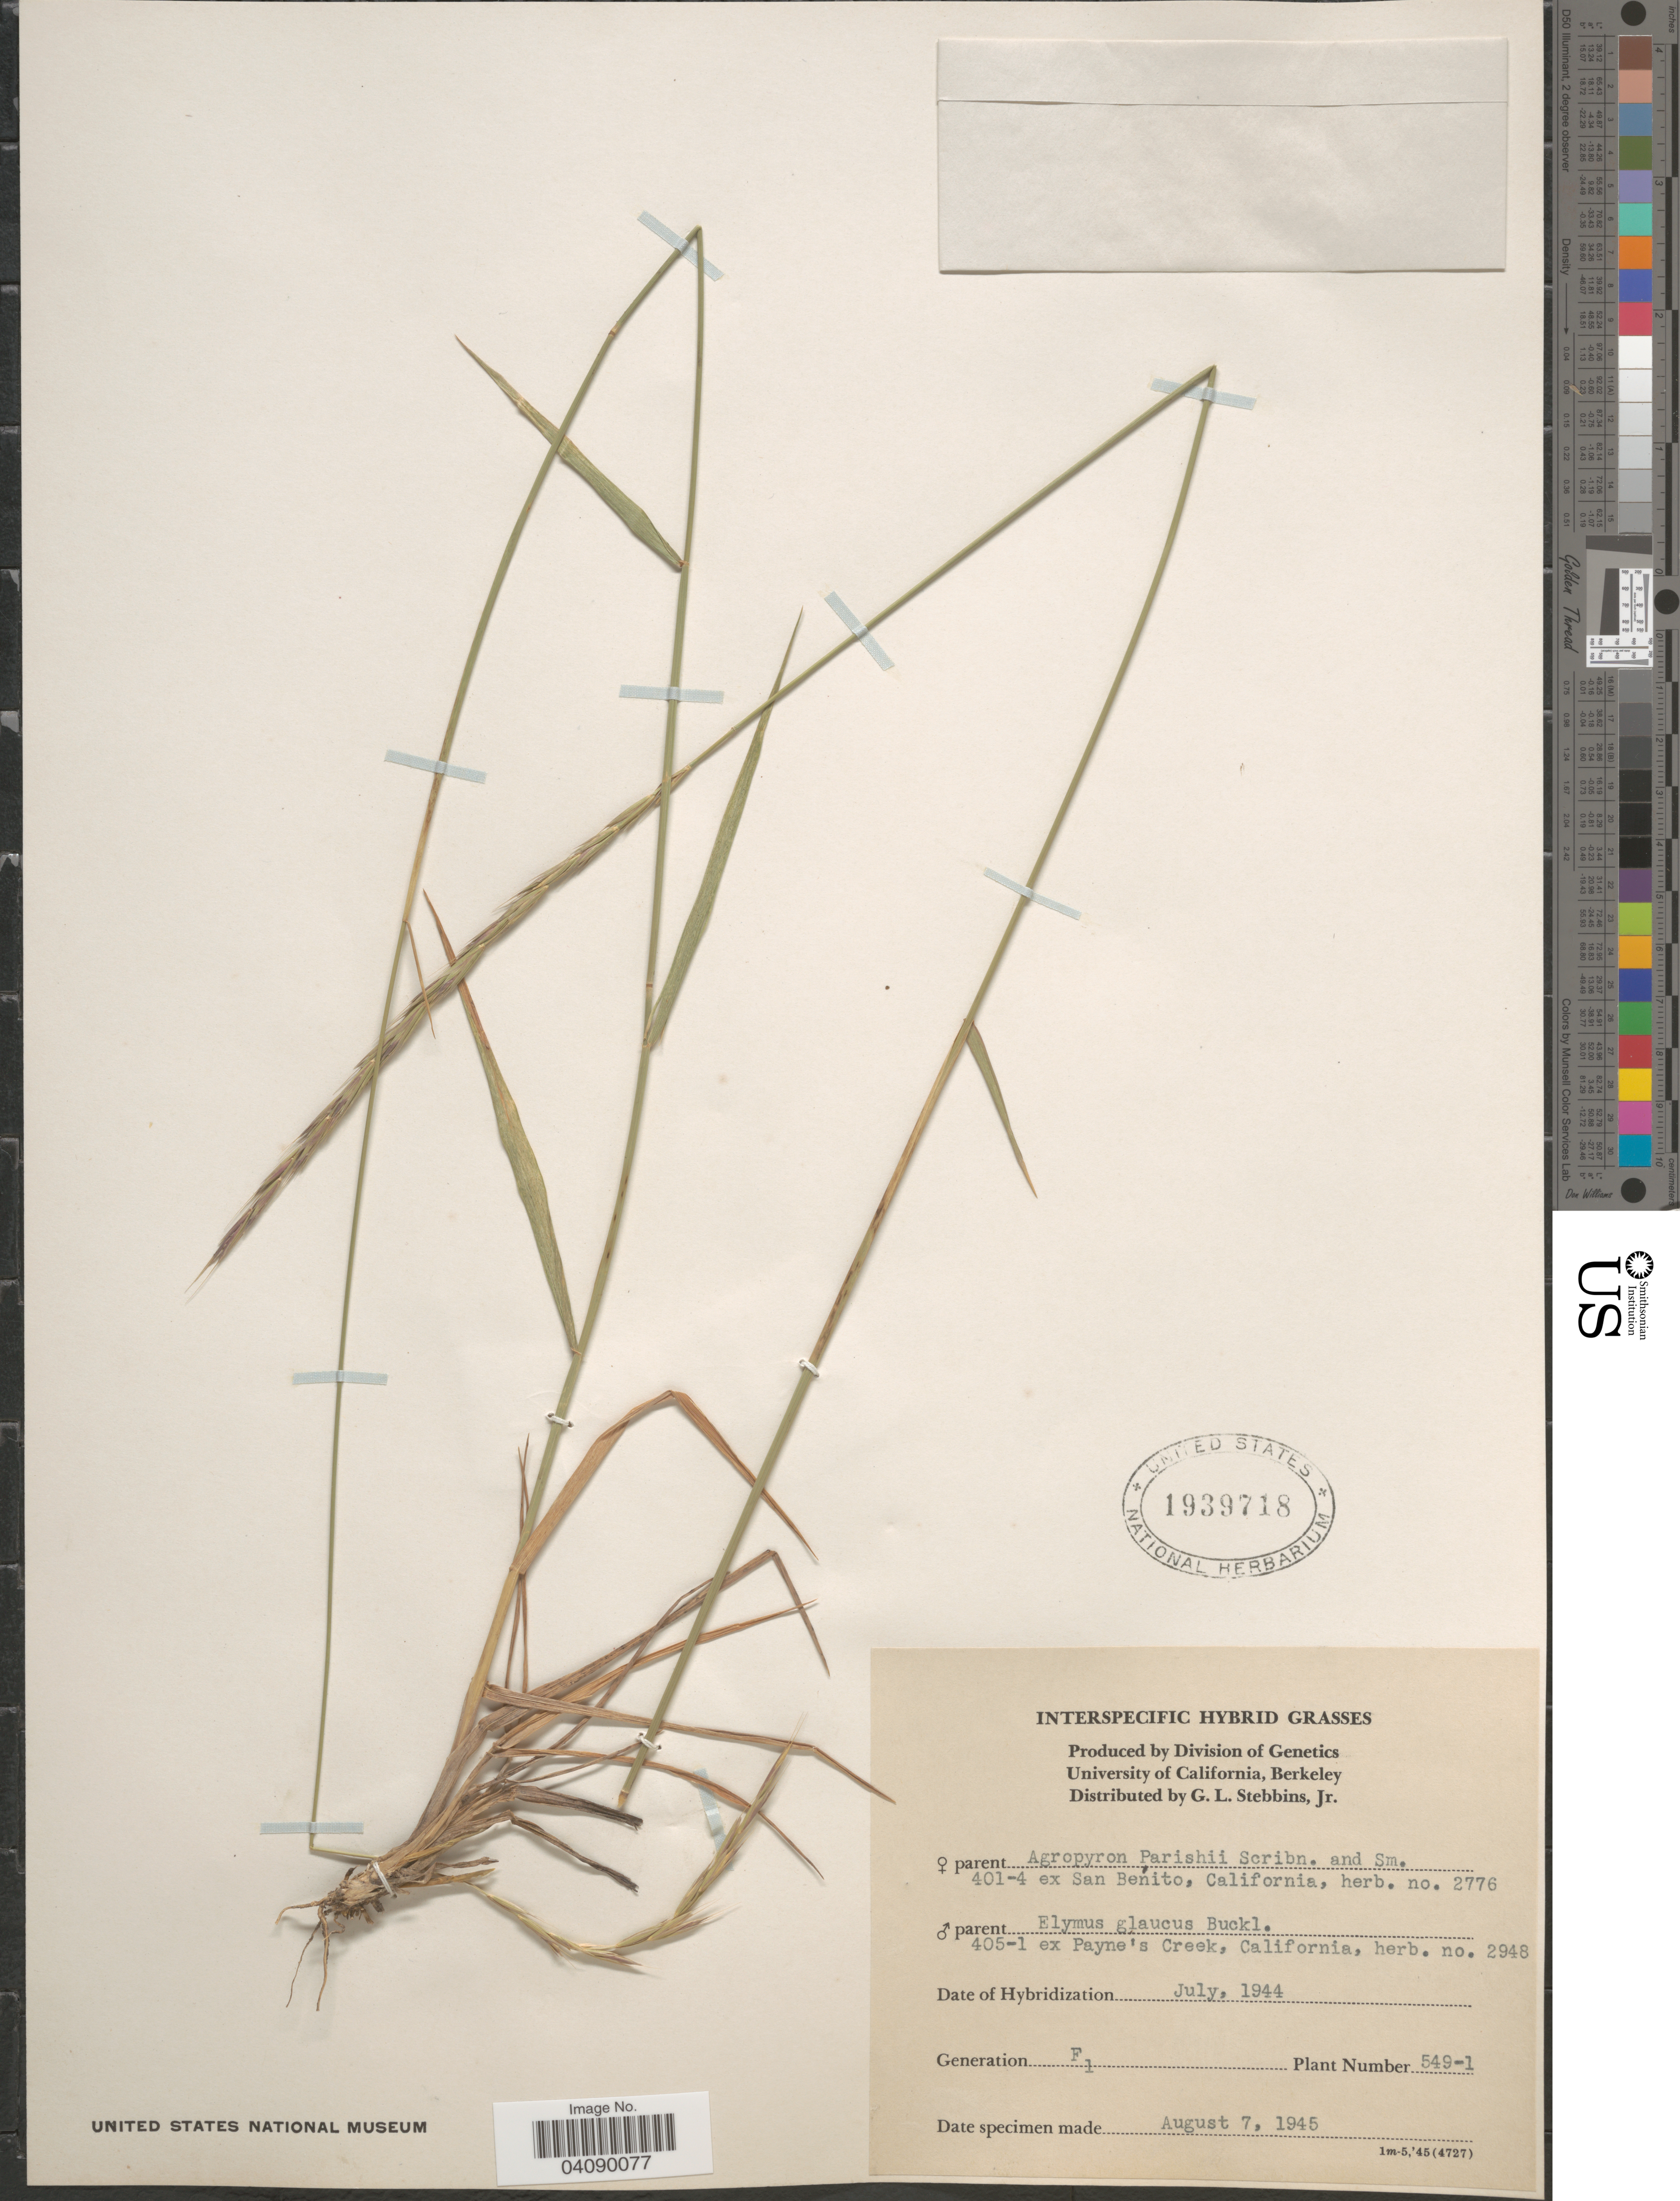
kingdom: Plantae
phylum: Tracheophyta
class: Liliopsida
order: Poales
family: Poaceae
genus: Agroelymus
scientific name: x Agroelymus sp.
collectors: G. L. Stebbins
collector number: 549-1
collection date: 1945-08-07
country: United States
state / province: California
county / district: Alameda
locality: University of California, Berkeley.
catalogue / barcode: US 1939718